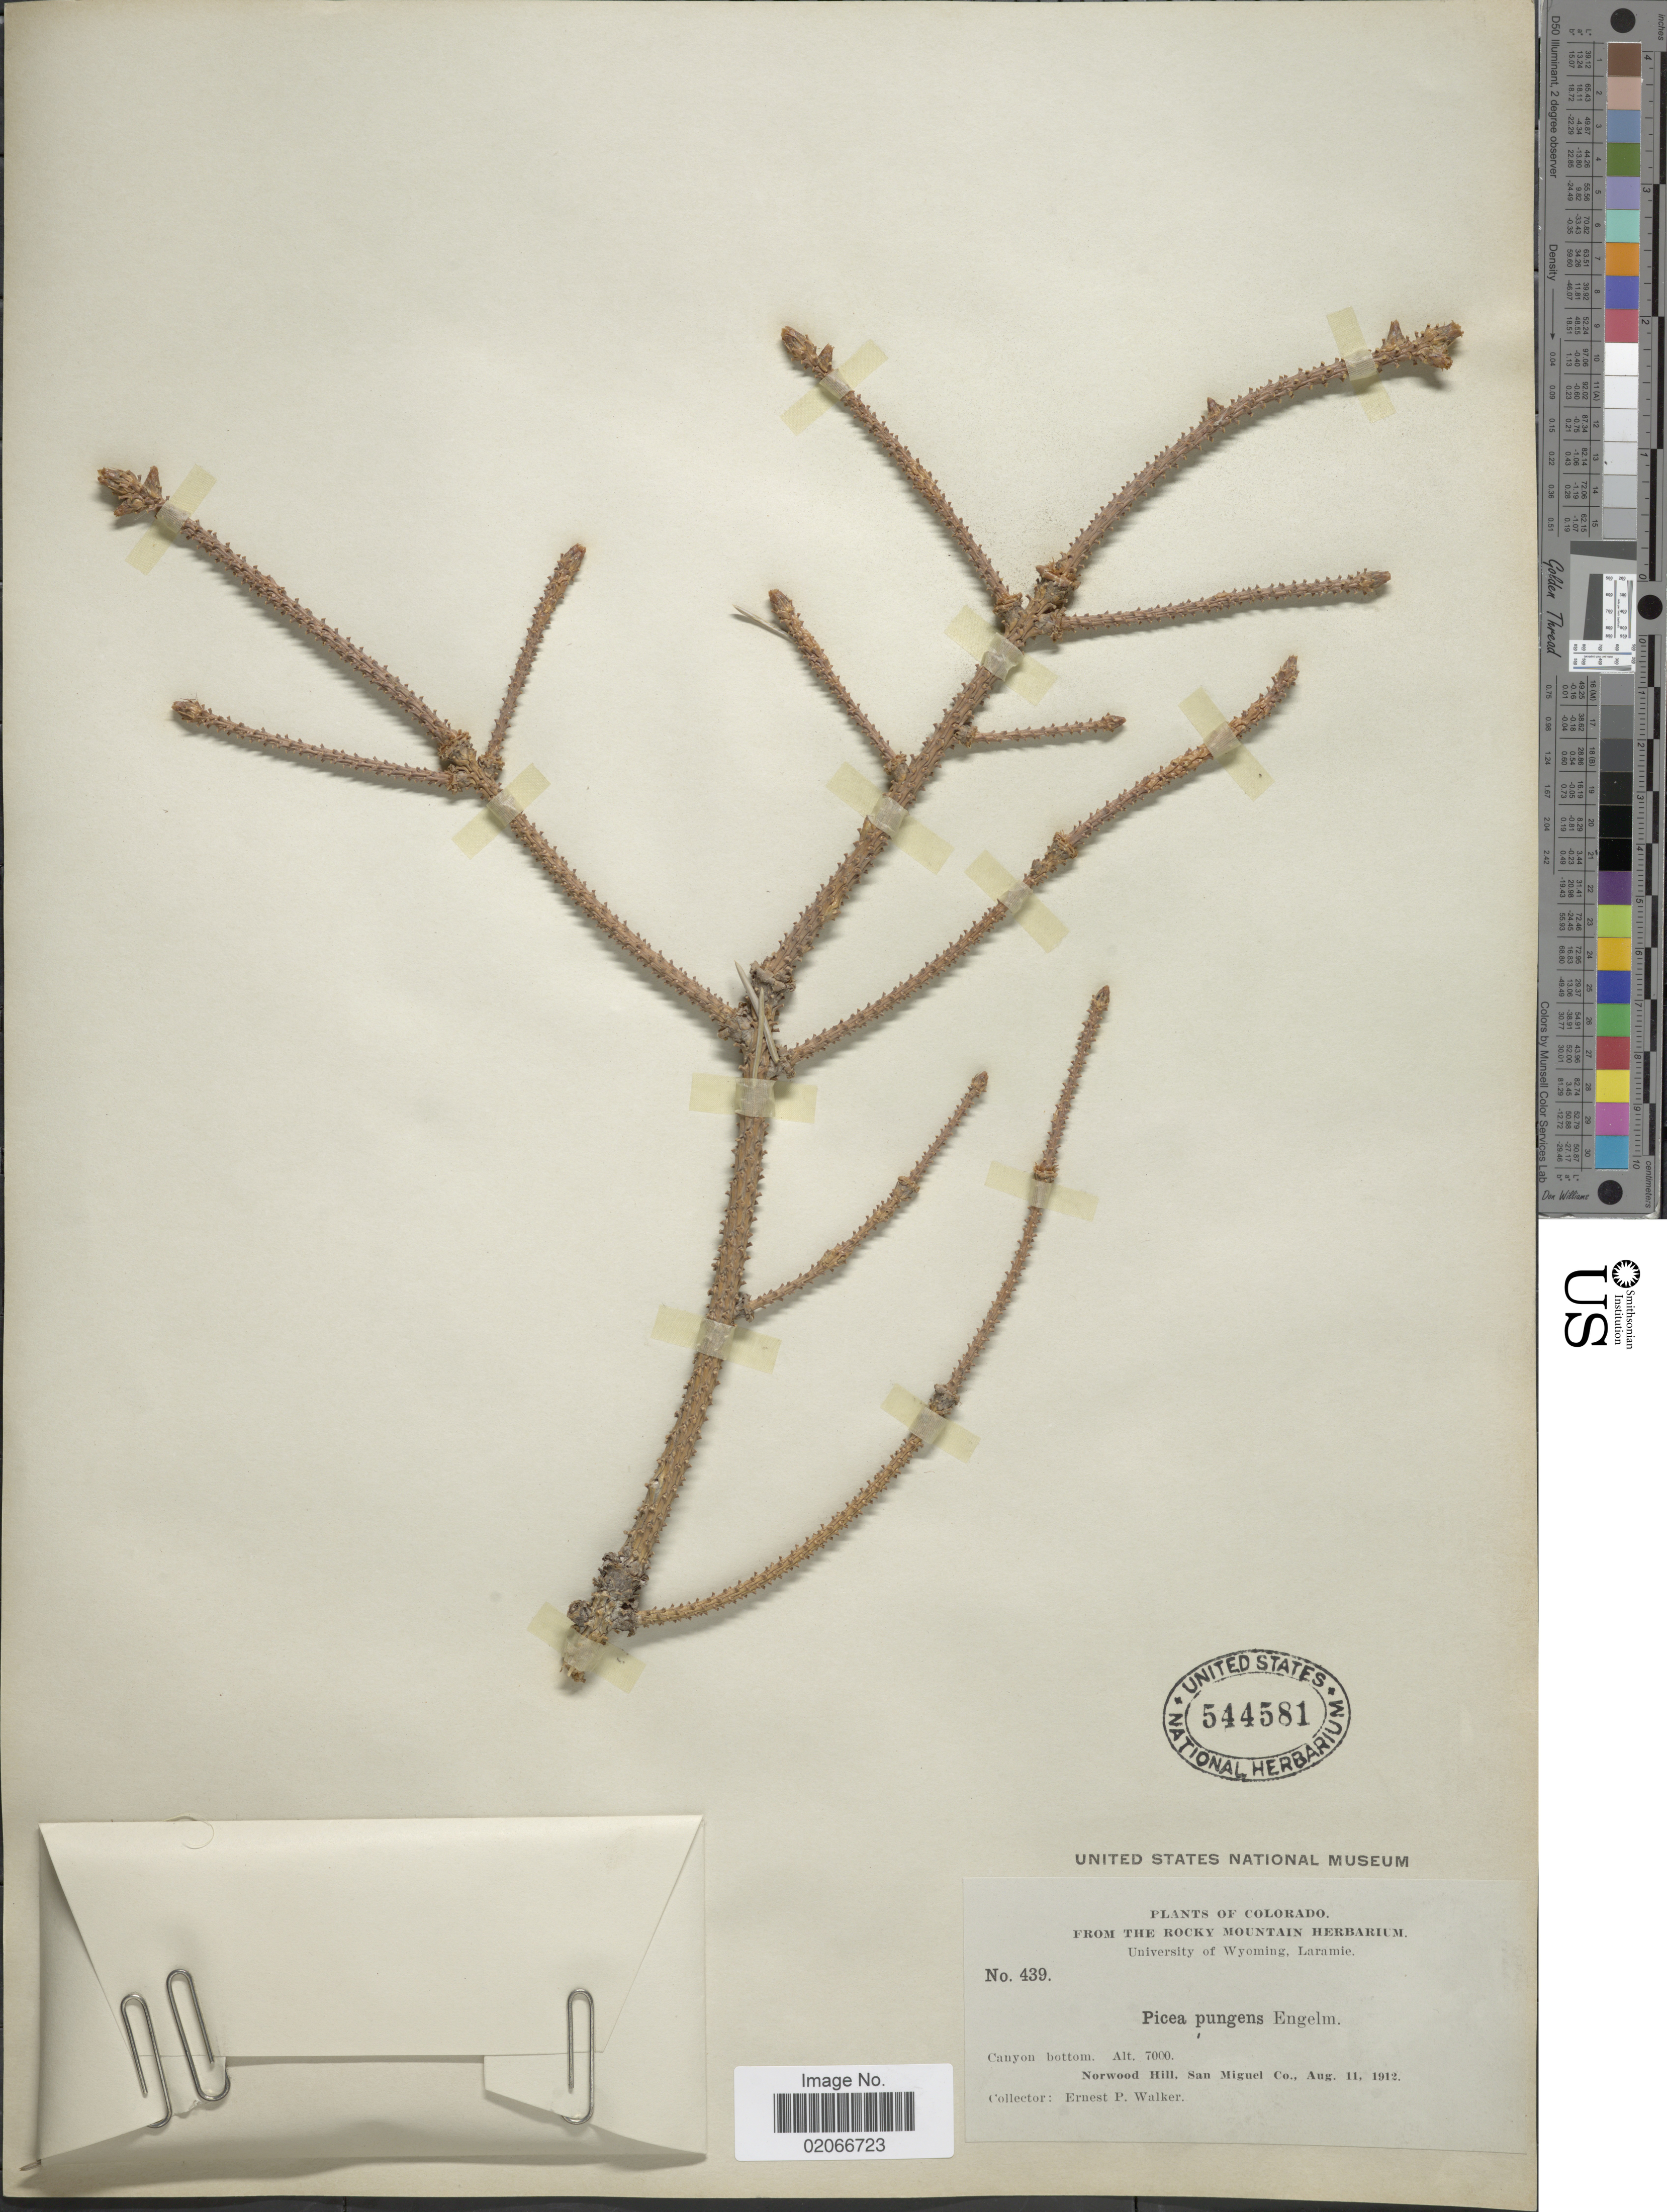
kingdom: Plantae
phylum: Tracheophyta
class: Pinopsida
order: Pinales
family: Pinaceae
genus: Picea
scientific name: Picea pungens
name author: Engelm.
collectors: E. P. Walker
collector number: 439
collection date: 1912-08-11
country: United States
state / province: Colorado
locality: Norwood Hill, San Miguel Co.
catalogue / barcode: US 544581